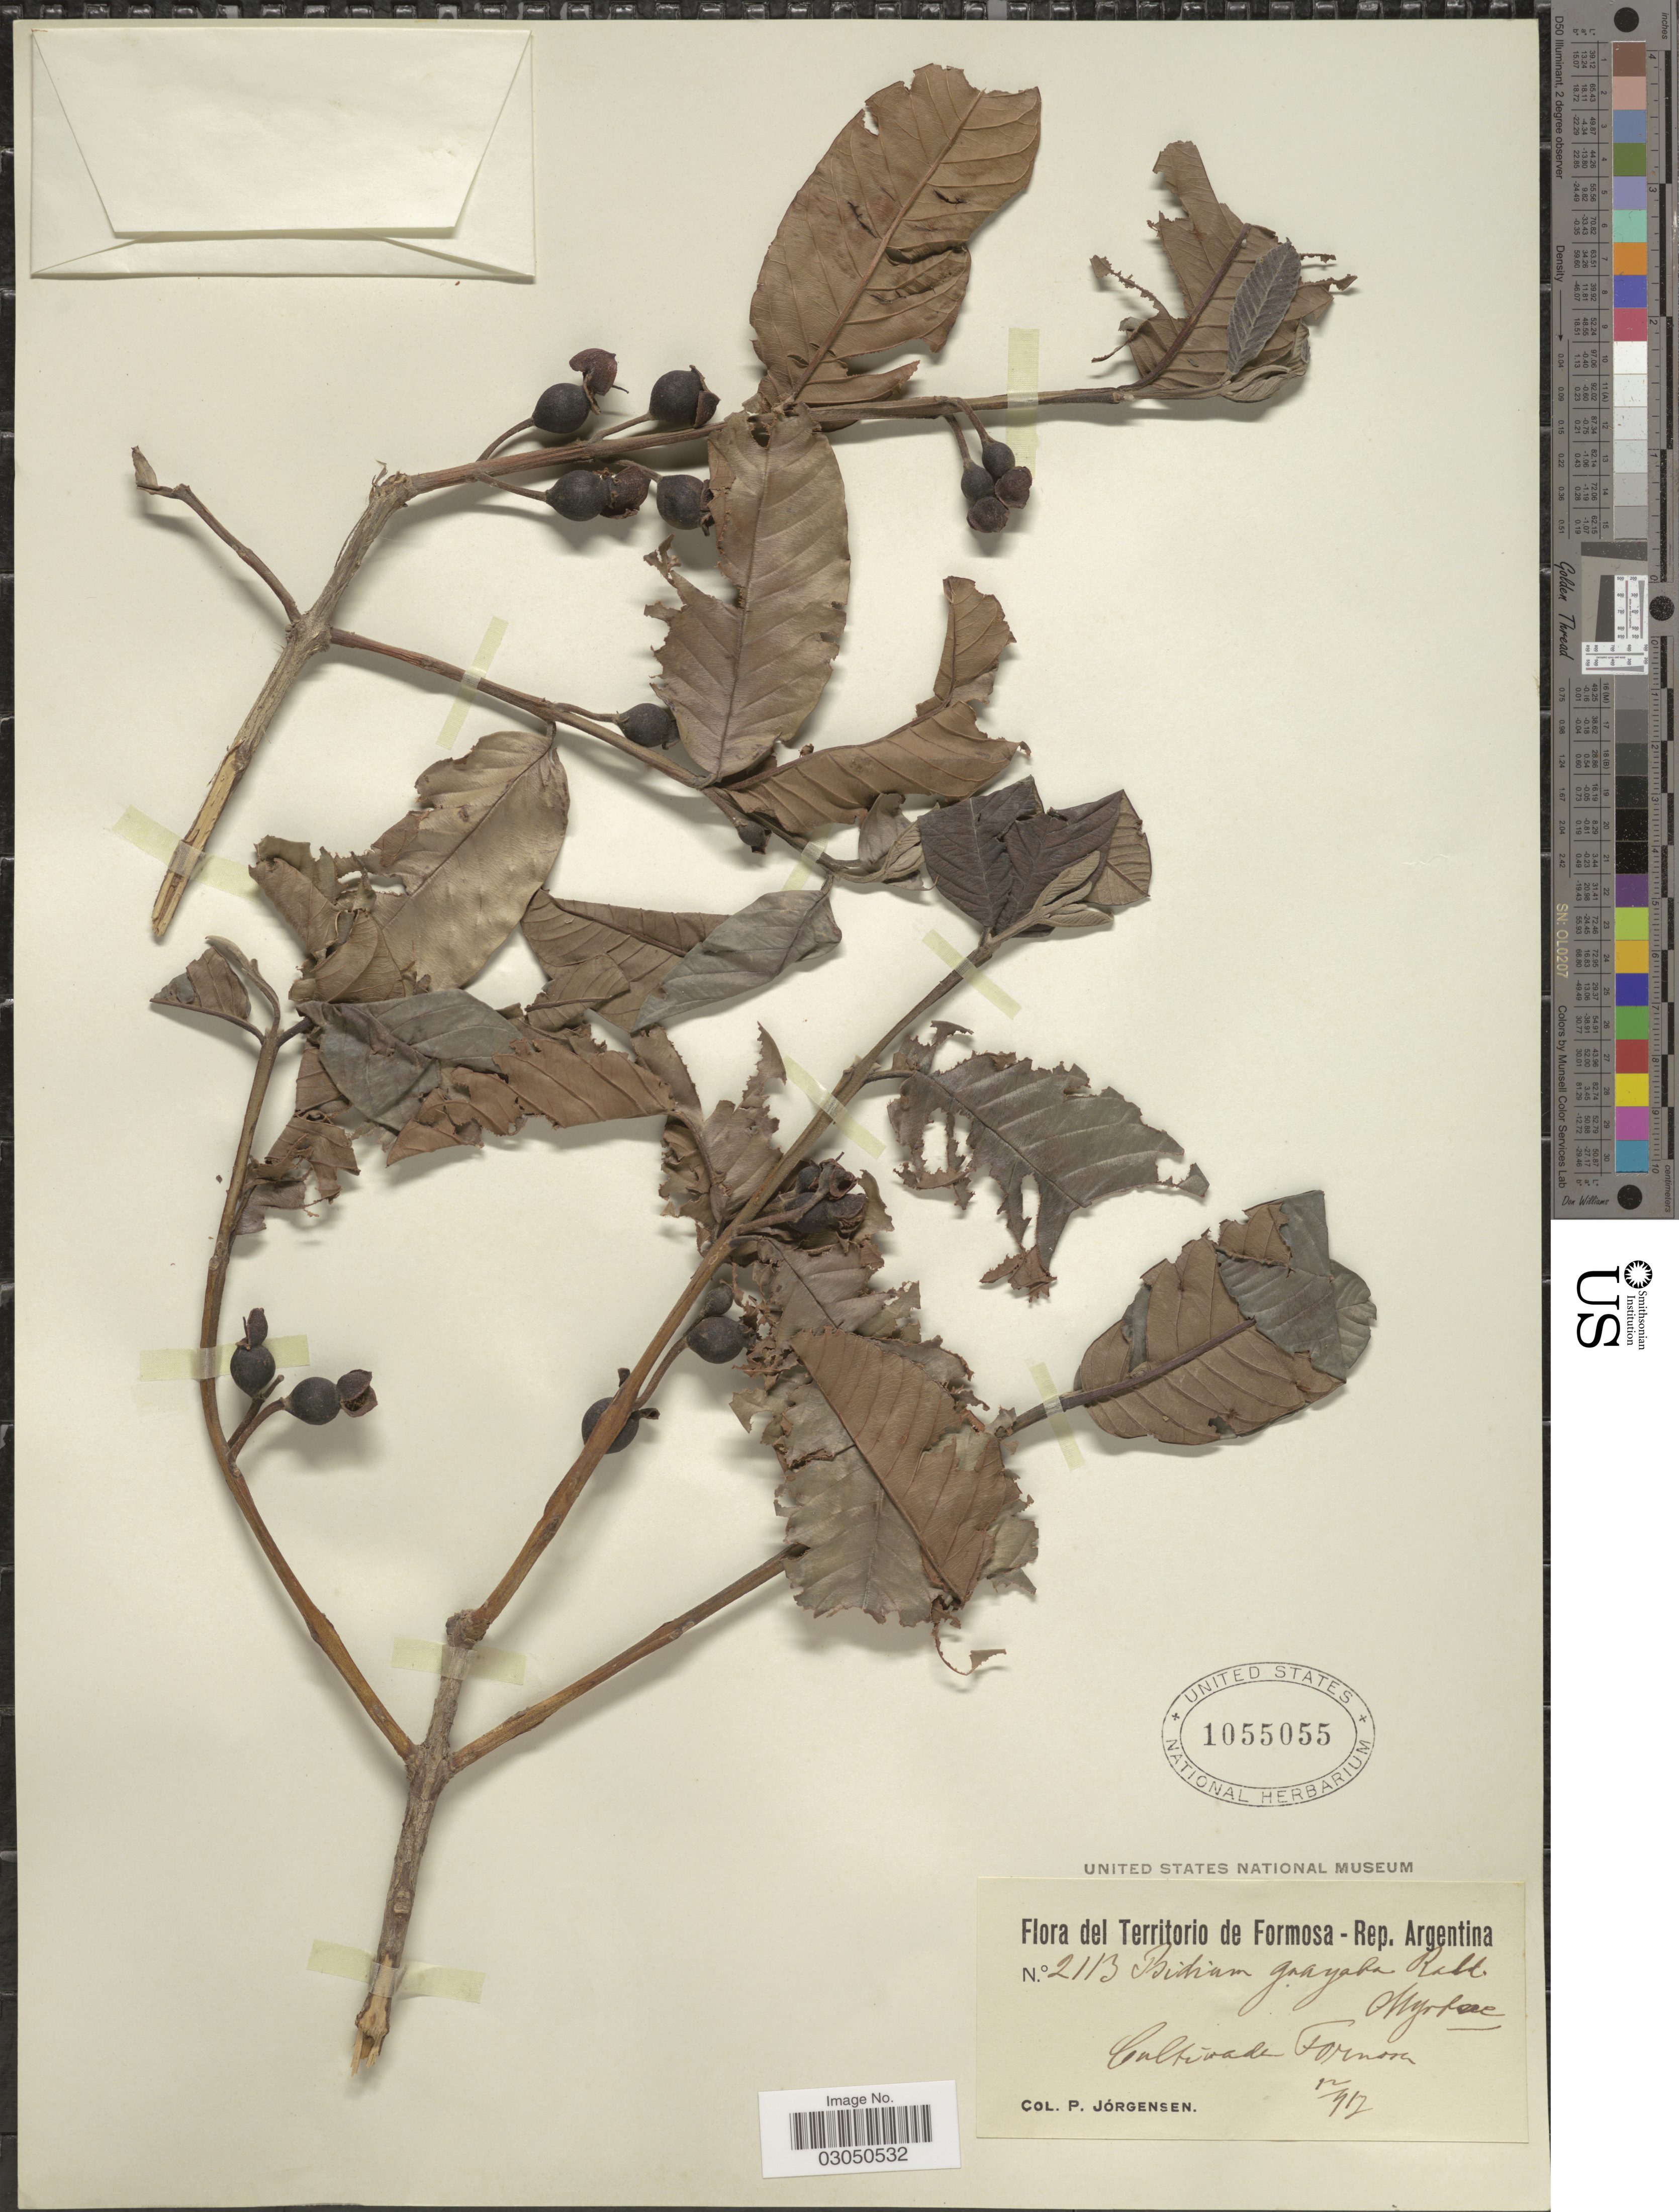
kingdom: Plantae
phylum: Tracheophyta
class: Magnoliopsida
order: Myrtales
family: Myrtaceae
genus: Psidium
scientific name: Psidium guajava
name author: L.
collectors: P. Jörgensen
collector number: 2113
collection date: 1917-12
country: Argentina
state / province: Formosa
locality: Territorio de Formosa - Rep. Argentina. Cultivade Formosa.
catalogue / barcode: US 1055055